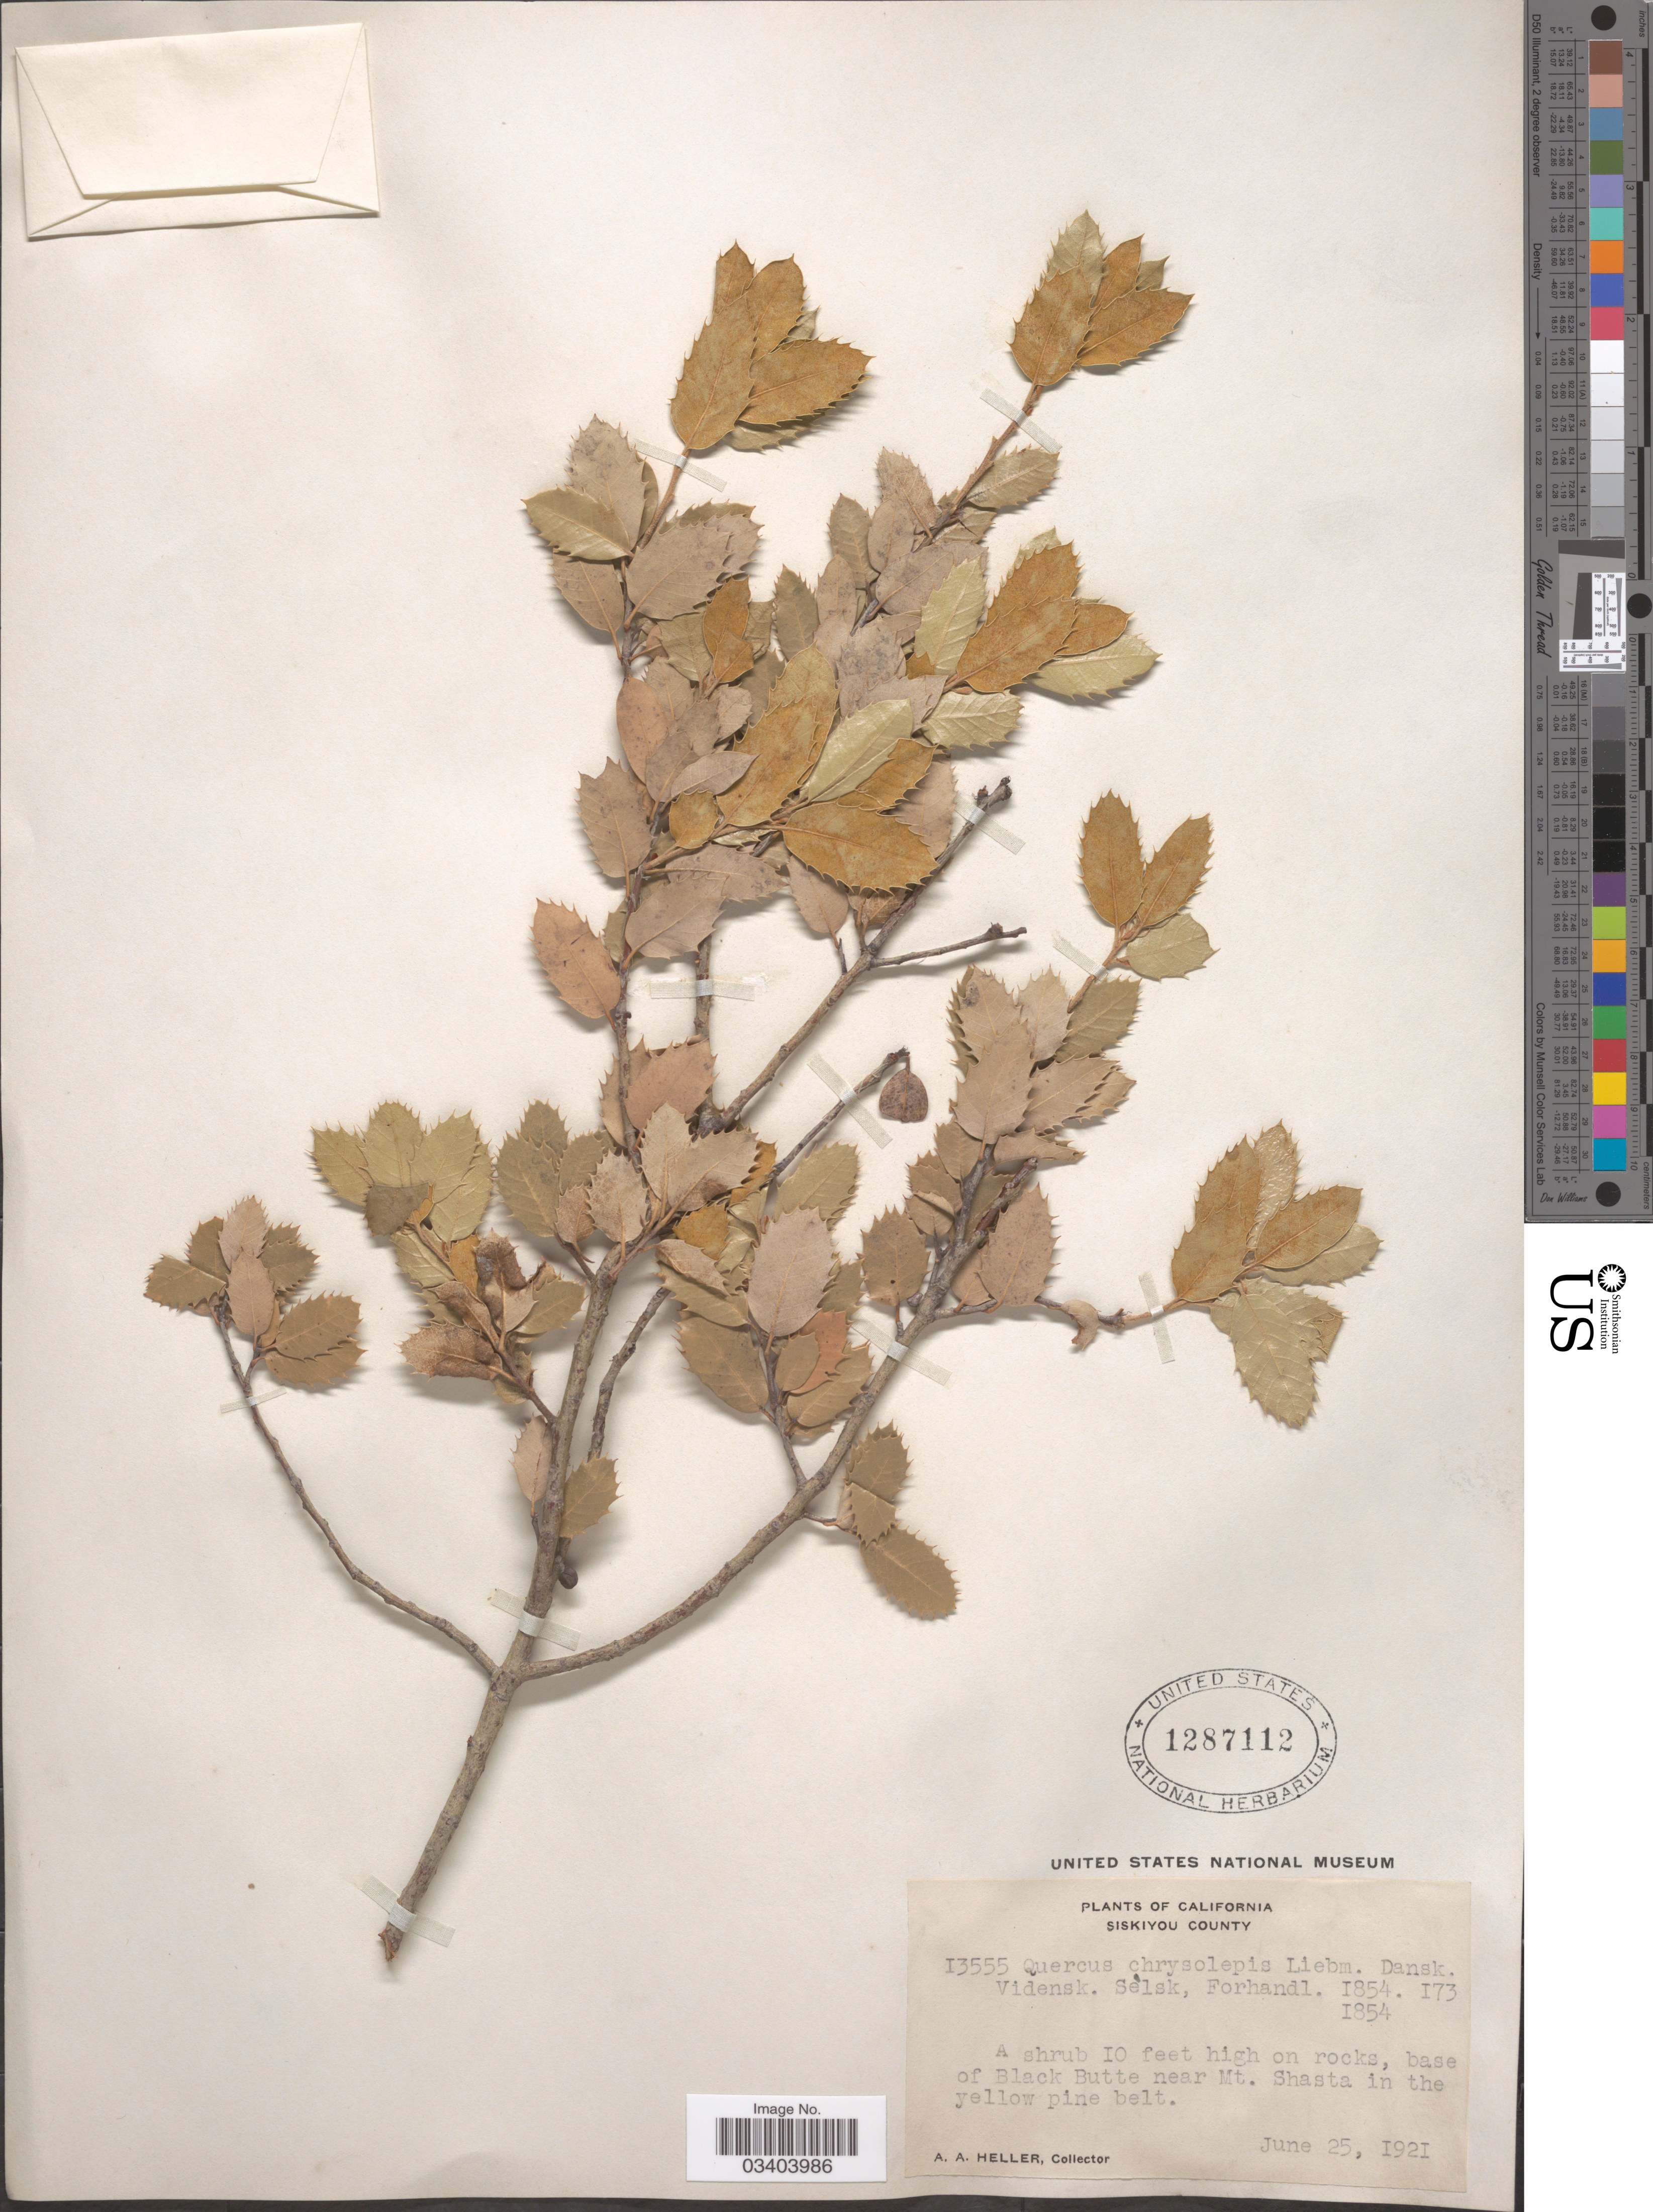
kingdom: Plantae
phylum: Tracheophyta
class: Magnoliopsida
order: Fagales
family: Fagaceae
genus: Quercus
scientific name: Quercus chrysolepis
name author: Liebm.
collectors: A. A. Heller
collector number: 13555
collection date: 1921-06-25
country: United States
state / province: California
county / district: Siskiyou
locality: Siskiyou County. Base of Black Butte near Mt. Shasta in the yellow pine belt.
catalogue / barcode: US 1287112